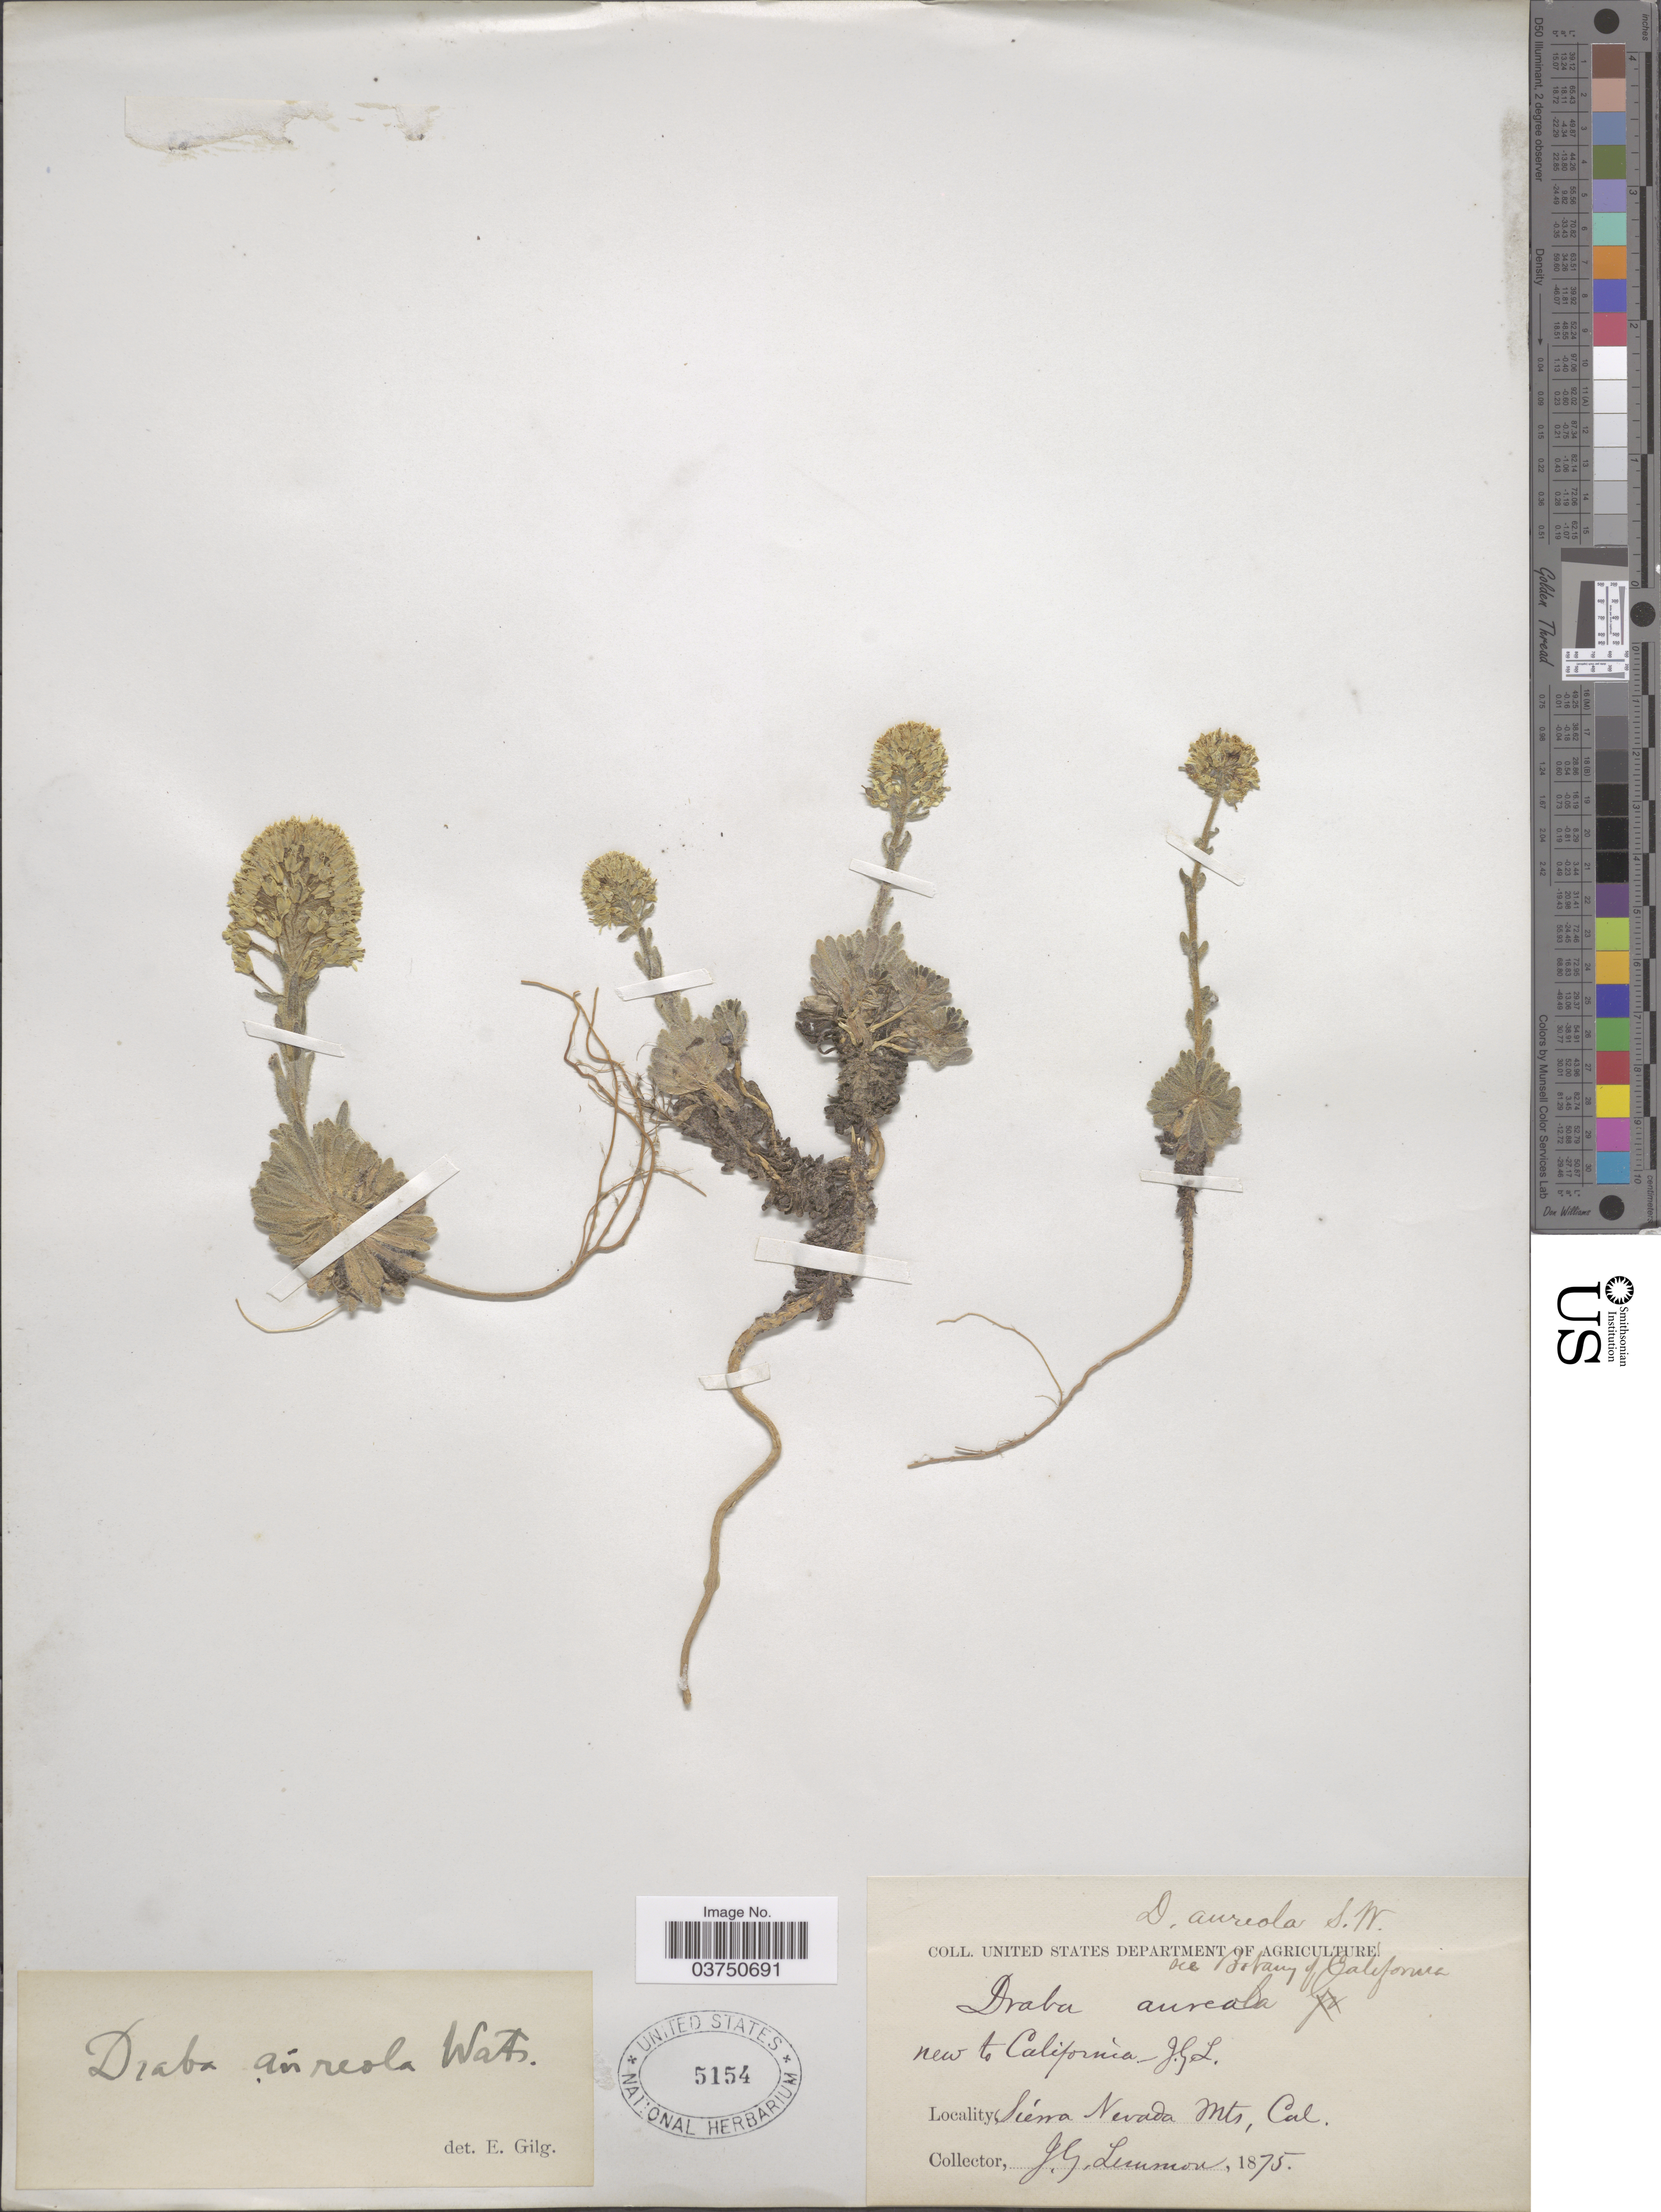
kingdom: Plantae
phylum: Tracheophyta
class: Magnoliopsida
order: Brassicales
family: Brassicaceae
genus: Draba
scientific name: Draba aureola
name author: S. Watson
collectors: J. Lemmon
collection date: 1875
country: United States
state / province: California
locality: Sierra Nevada Mts.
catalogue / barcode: US 5154